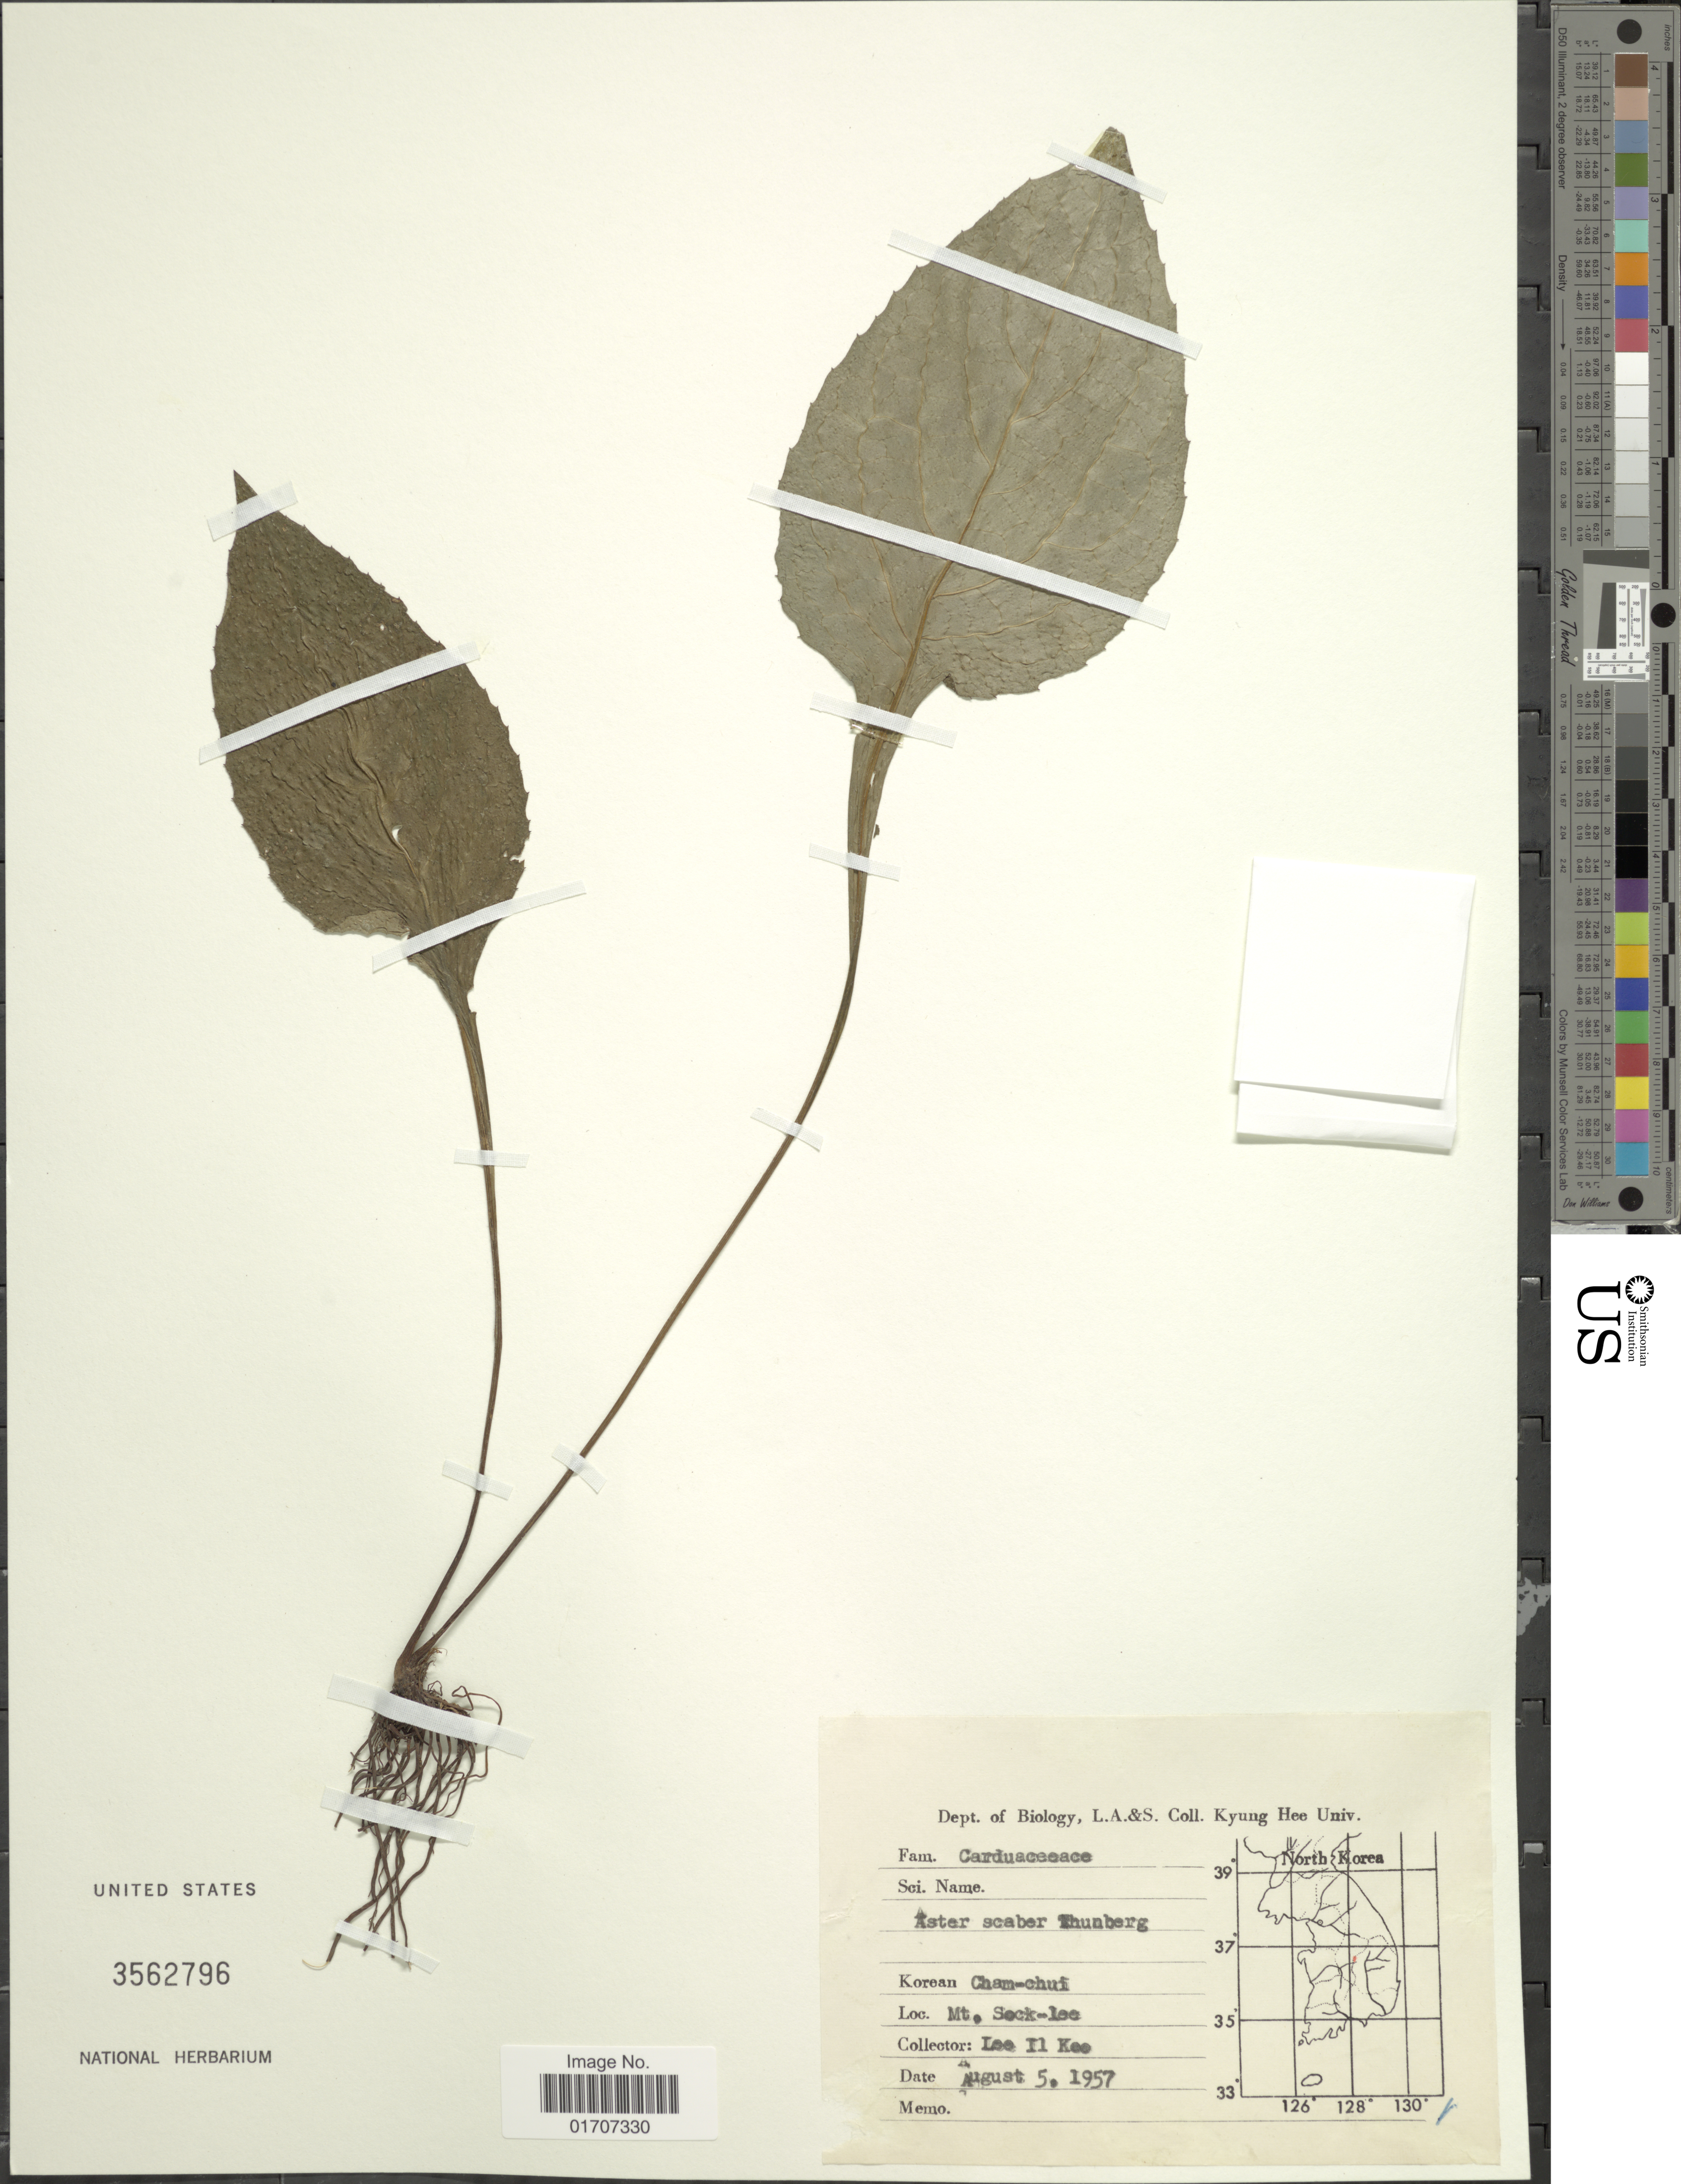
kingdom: Plantae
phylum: Tracheophyta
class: Magnoliopsida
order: Asterales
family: Asteraceae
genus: Doellingeria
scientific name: Doellingeria scabra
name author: (Thunb.) Nees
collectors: I. Lee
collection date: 1957-08-05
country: South Korea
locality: Mt. Sock-lee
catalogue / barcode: US 3562796